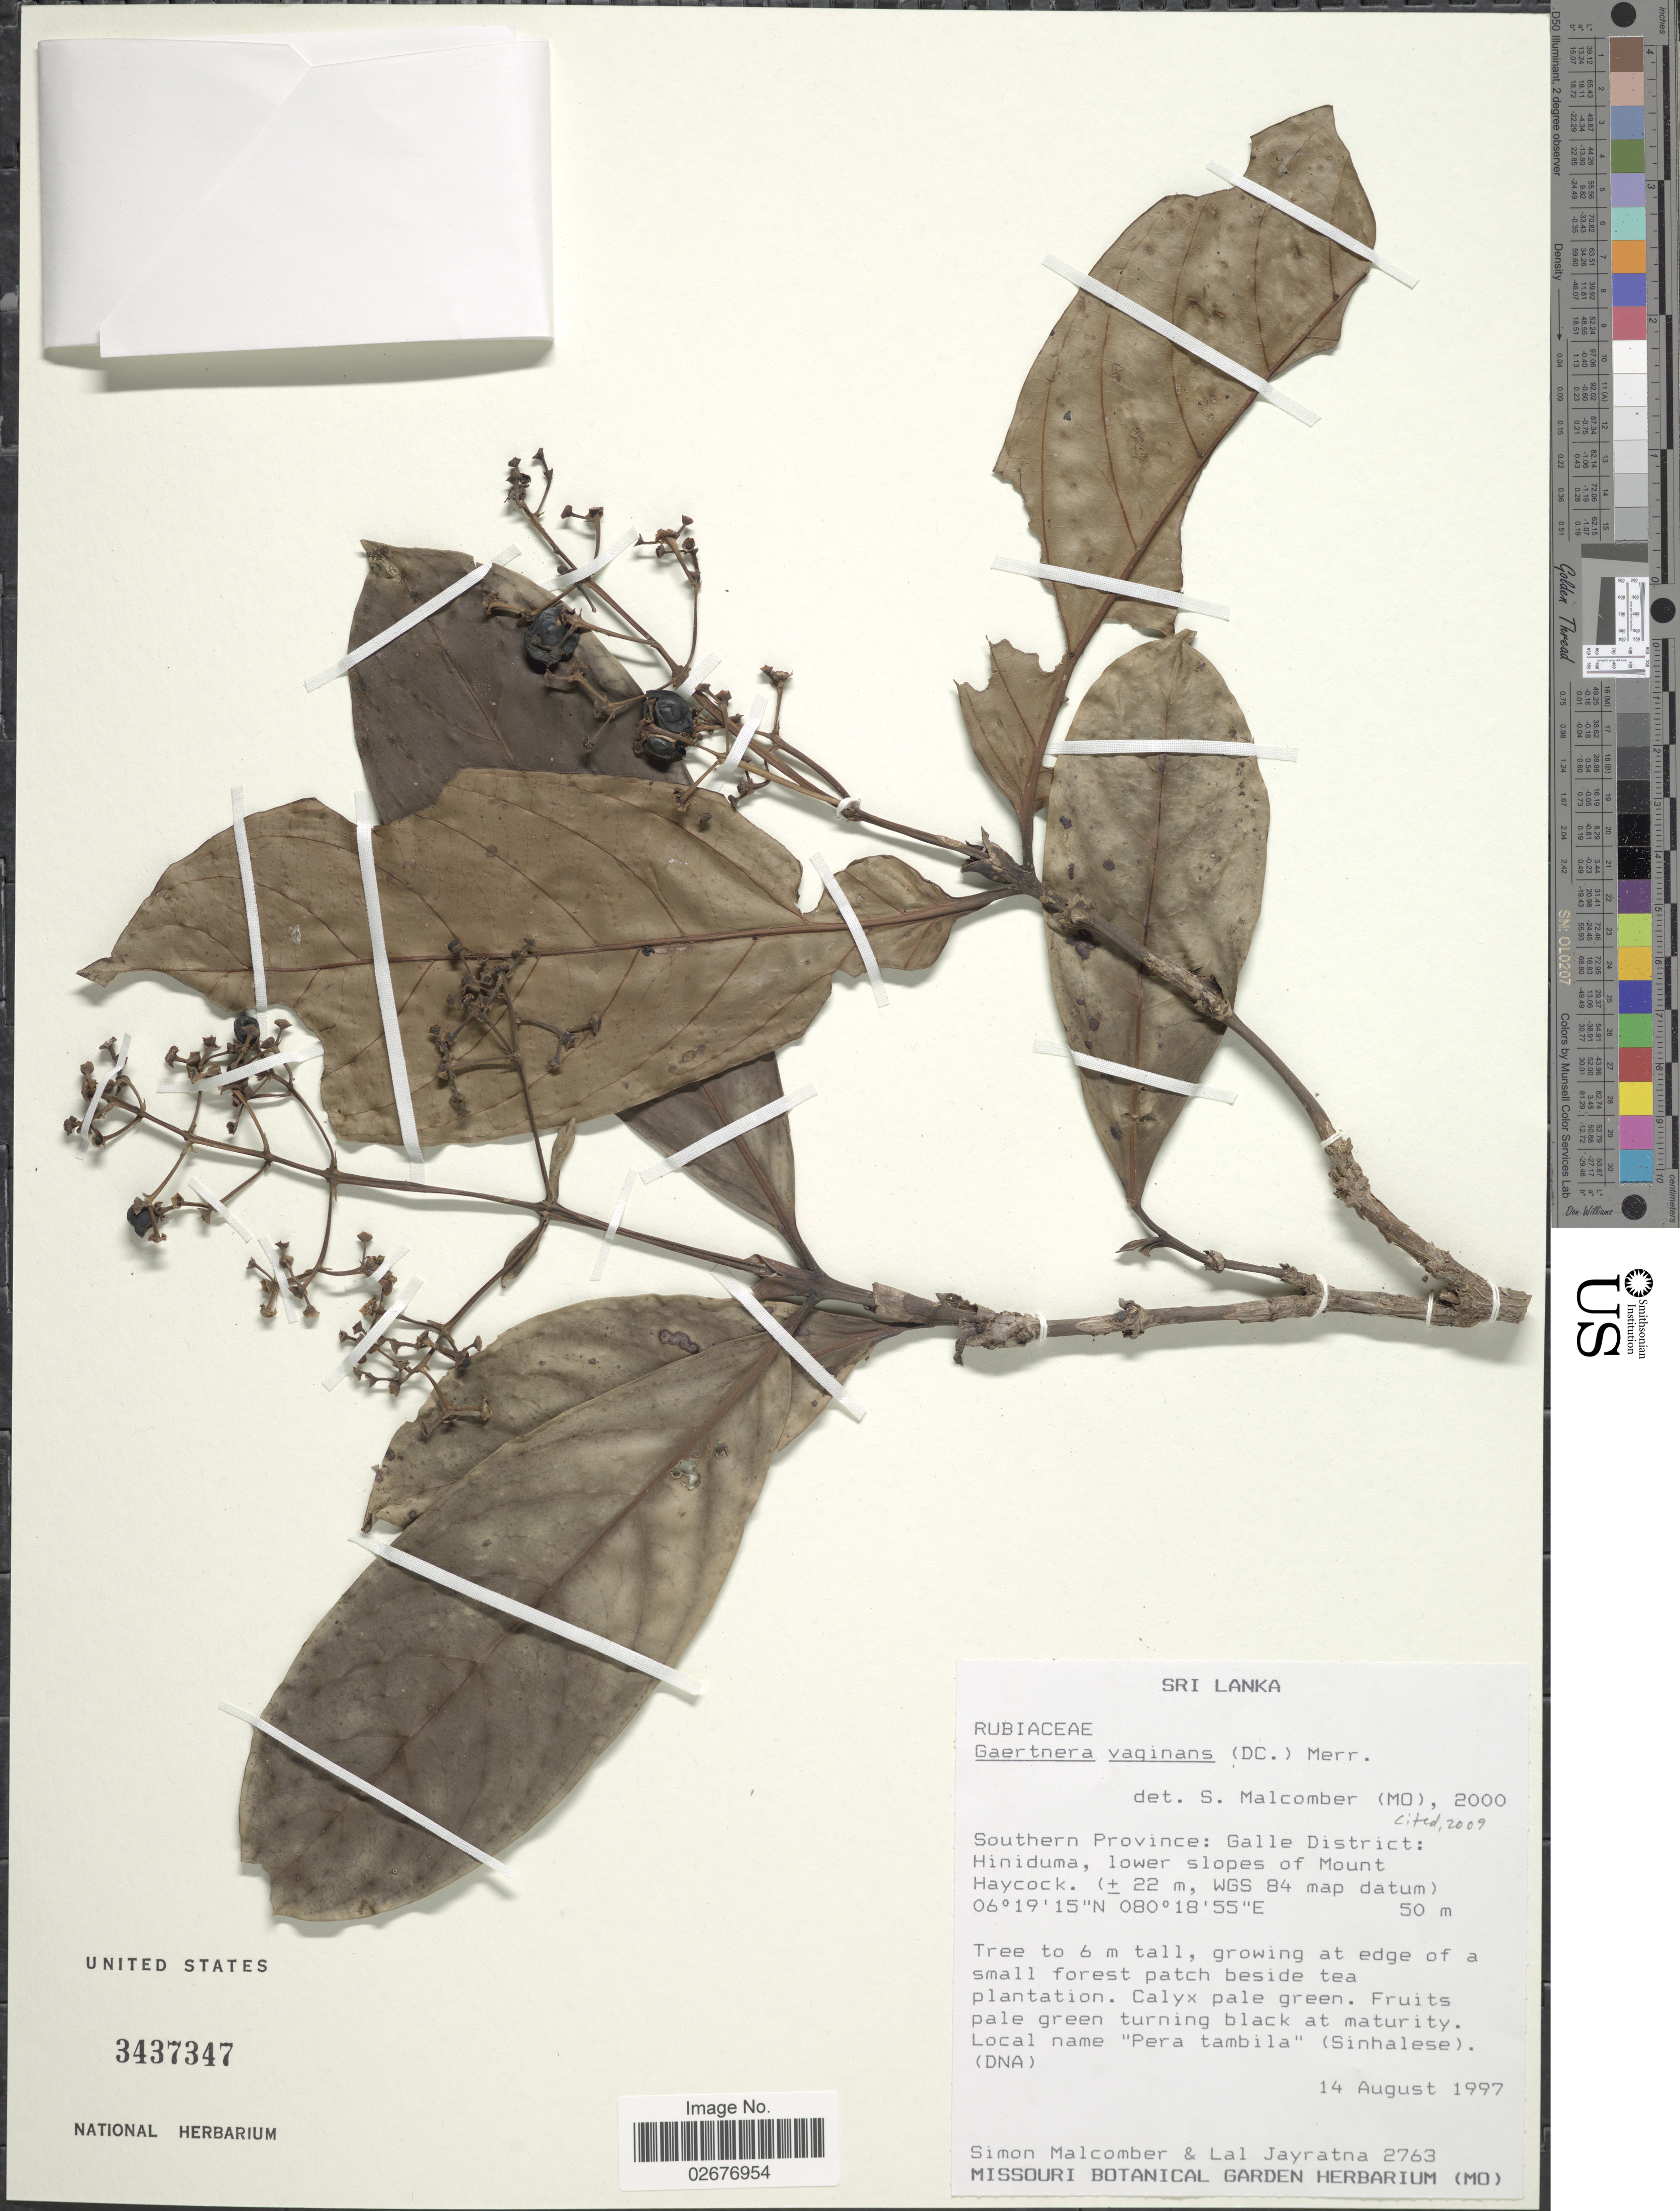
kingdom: Plantae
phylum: Tracheophyta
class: Magnoliopsida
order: Gentianales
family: Rubiaceae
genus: Gaertnera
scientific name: Gaertnera vaginans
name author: (DC.) Merr.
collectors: S. T. Malcomber & L. Jayratna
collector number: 2763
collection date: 1997-08-14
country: Sri Lanka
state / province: Southern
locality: Galle District: Hiniduma. lower slopes of Mount Haycock (+/- 22 m, WGS 84 map datum)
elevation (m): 50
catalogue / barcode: US 3437347